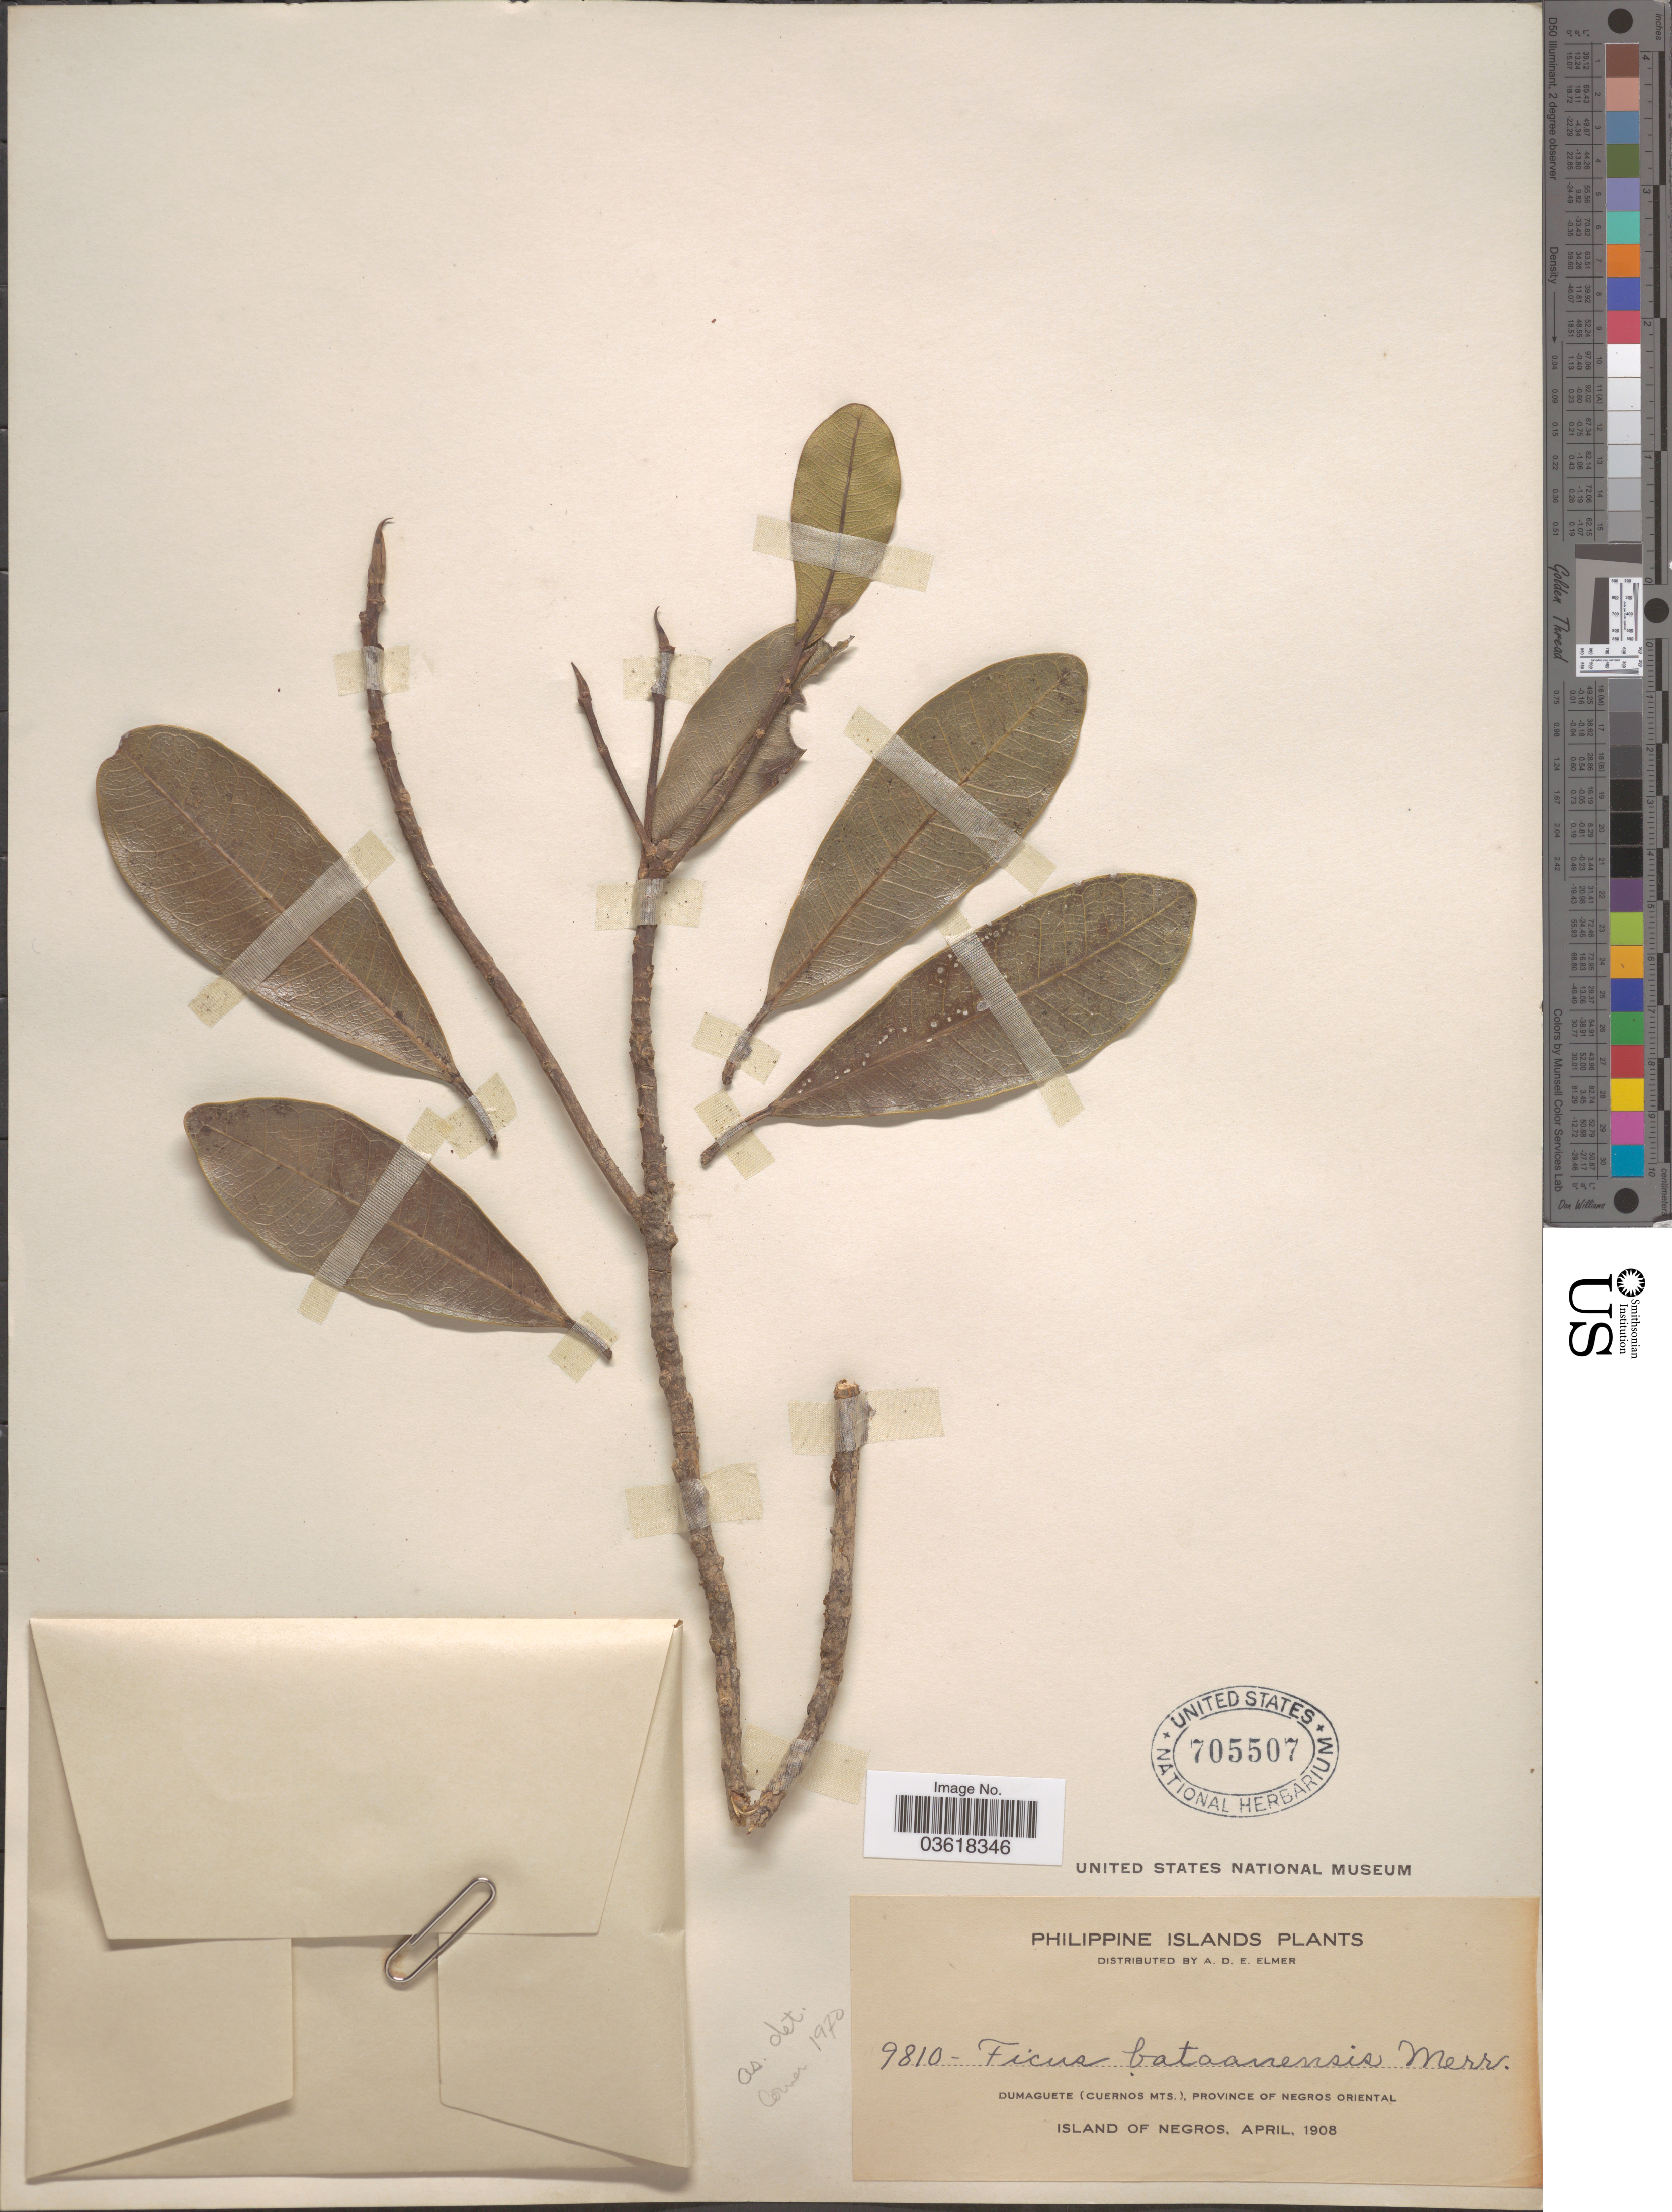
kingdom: Plantae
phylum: Tracheophyta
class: Magnoliopsida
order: Rosales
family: Moraceae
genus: Ficus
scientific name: Ficus bataanensis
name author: Merr.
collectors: A. D. E. Elmer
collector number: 9810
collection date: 1908-04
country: Philippines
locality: Dumaguete (Cuernos Mts.), Province of Negros Oriental, Island of Negros.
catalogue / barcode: US 705507